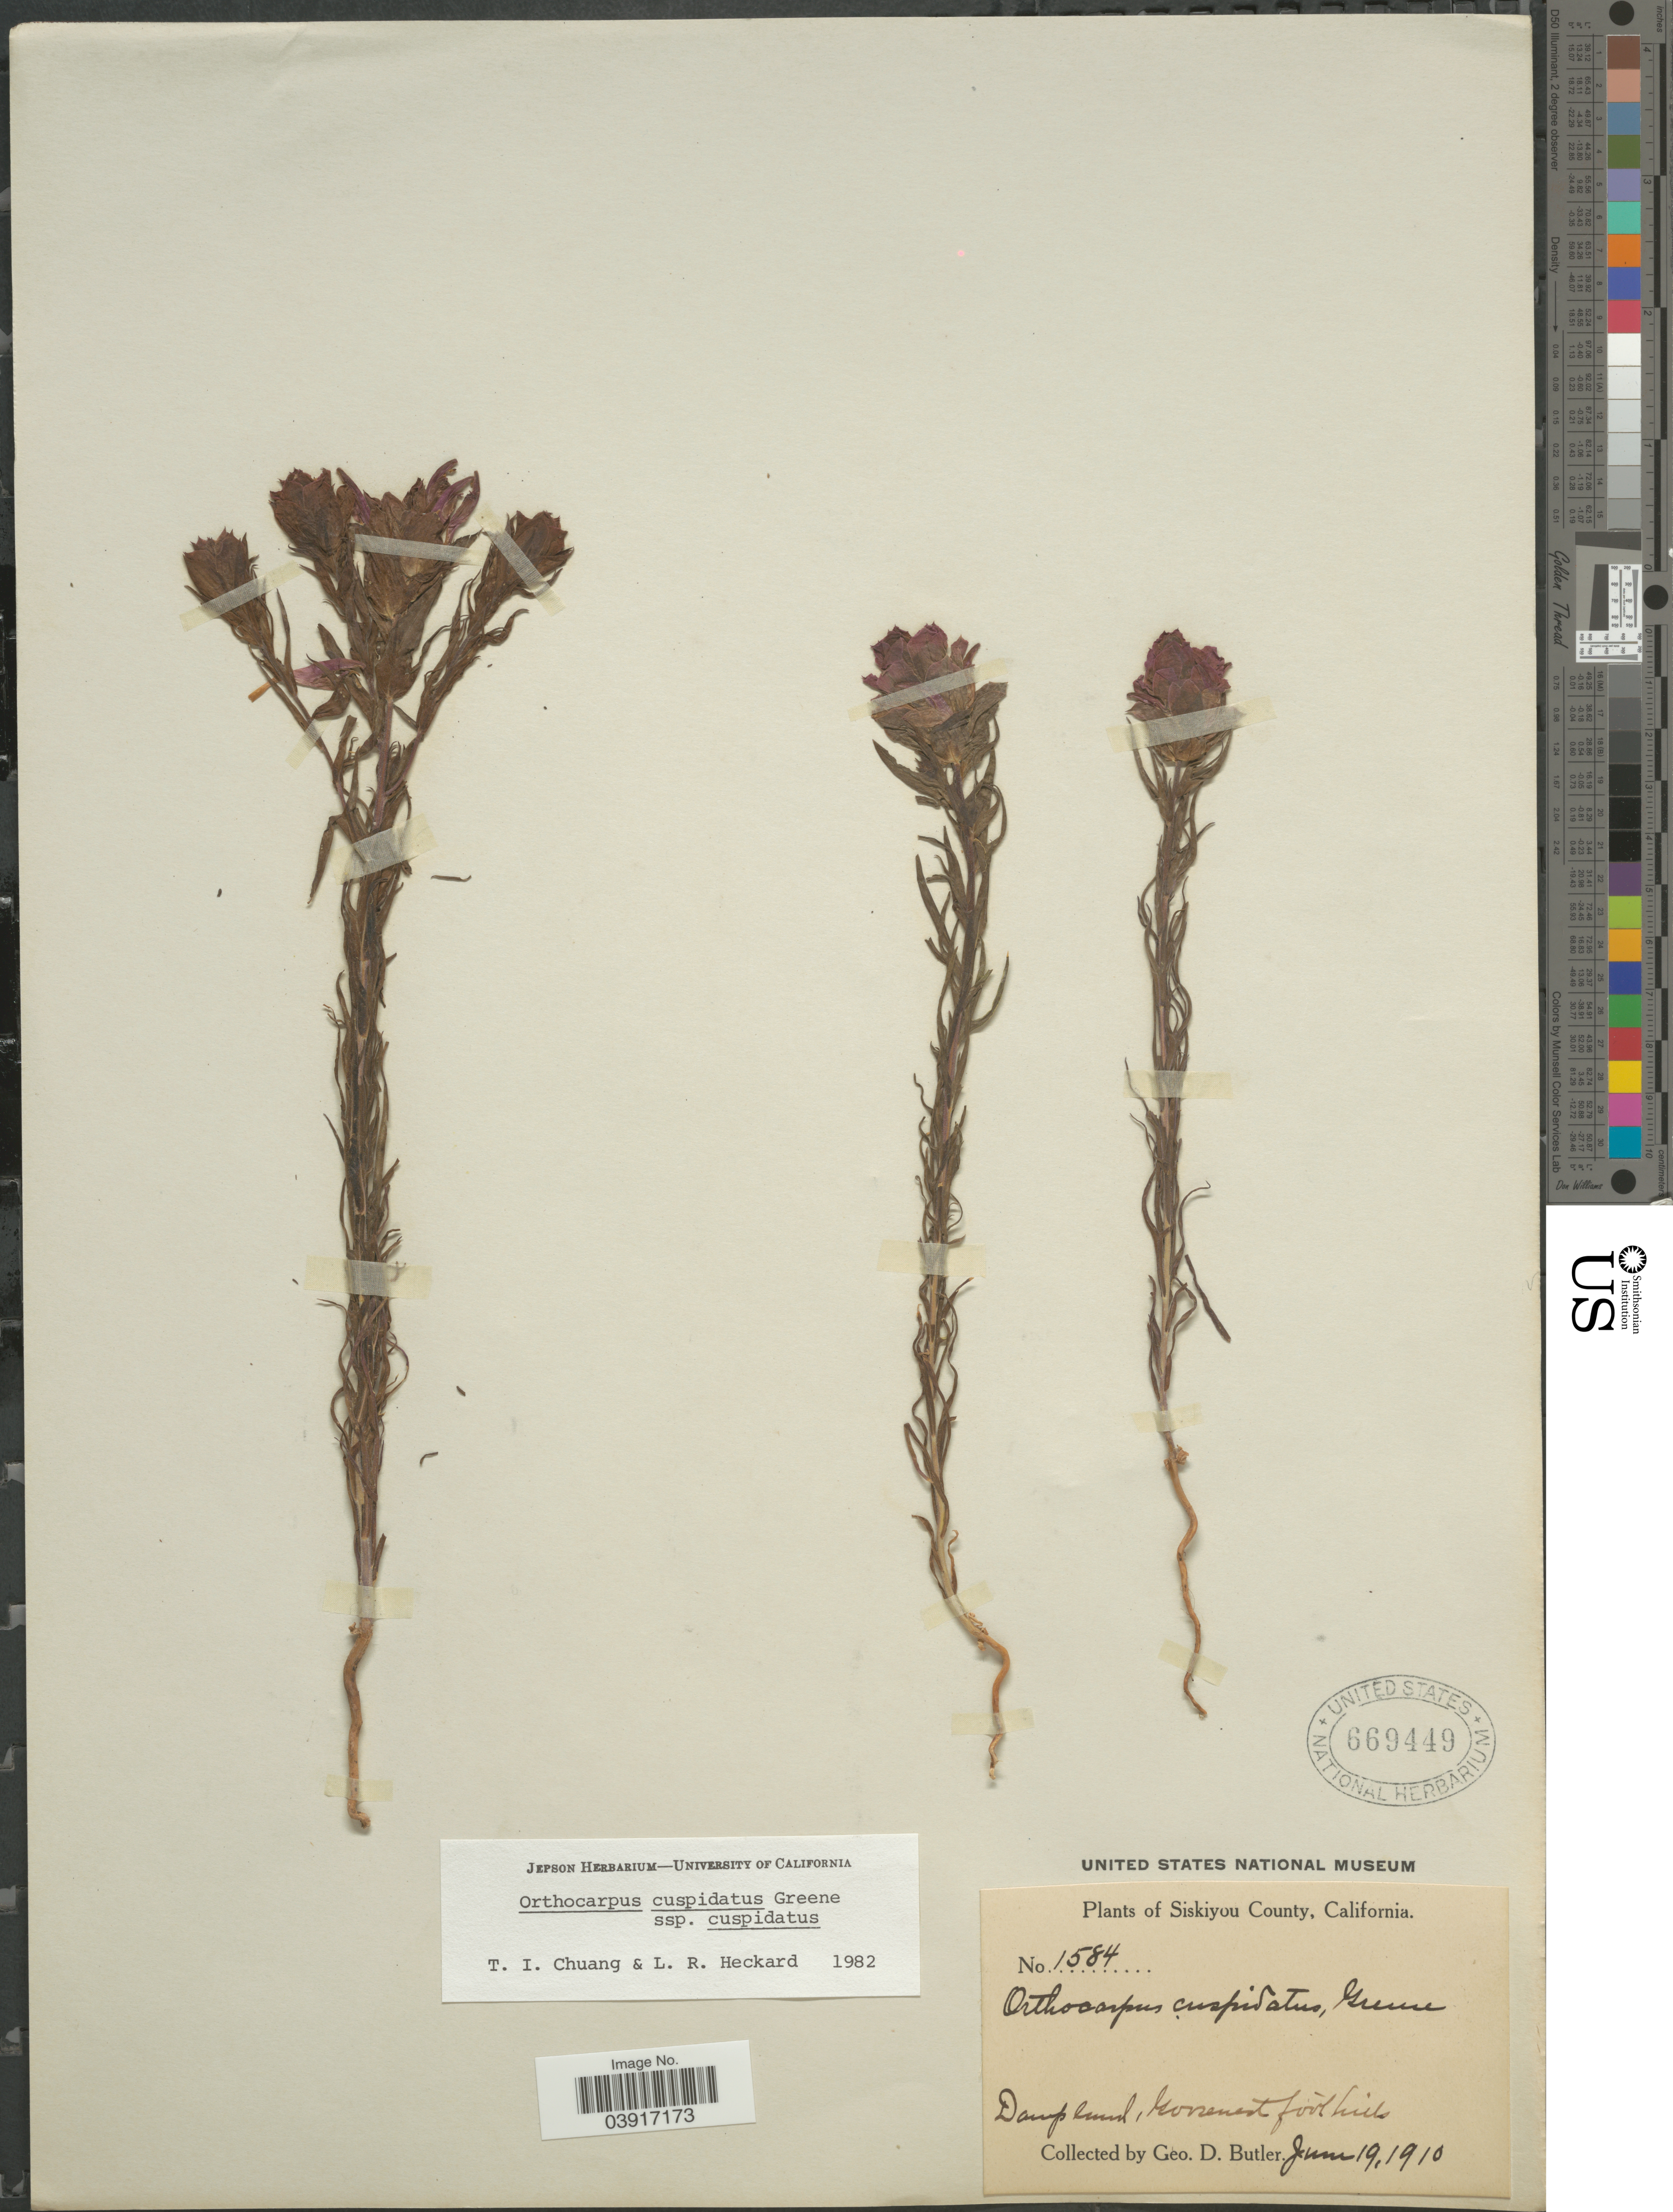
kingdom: Plantae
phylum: Tracheophyta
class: Magnoliopsida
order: Lamiales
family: Orobanchaceae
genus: Orthocarpus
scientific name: Orthocarpus cuspidatus subsp. cuspidatus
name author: Greene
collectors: G. D. Butler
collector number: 1584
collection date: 1910-06-19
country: United States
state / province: California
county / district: Siskiyou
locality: Siskiyou County. Goosenest foothills.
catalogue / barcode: US 669449